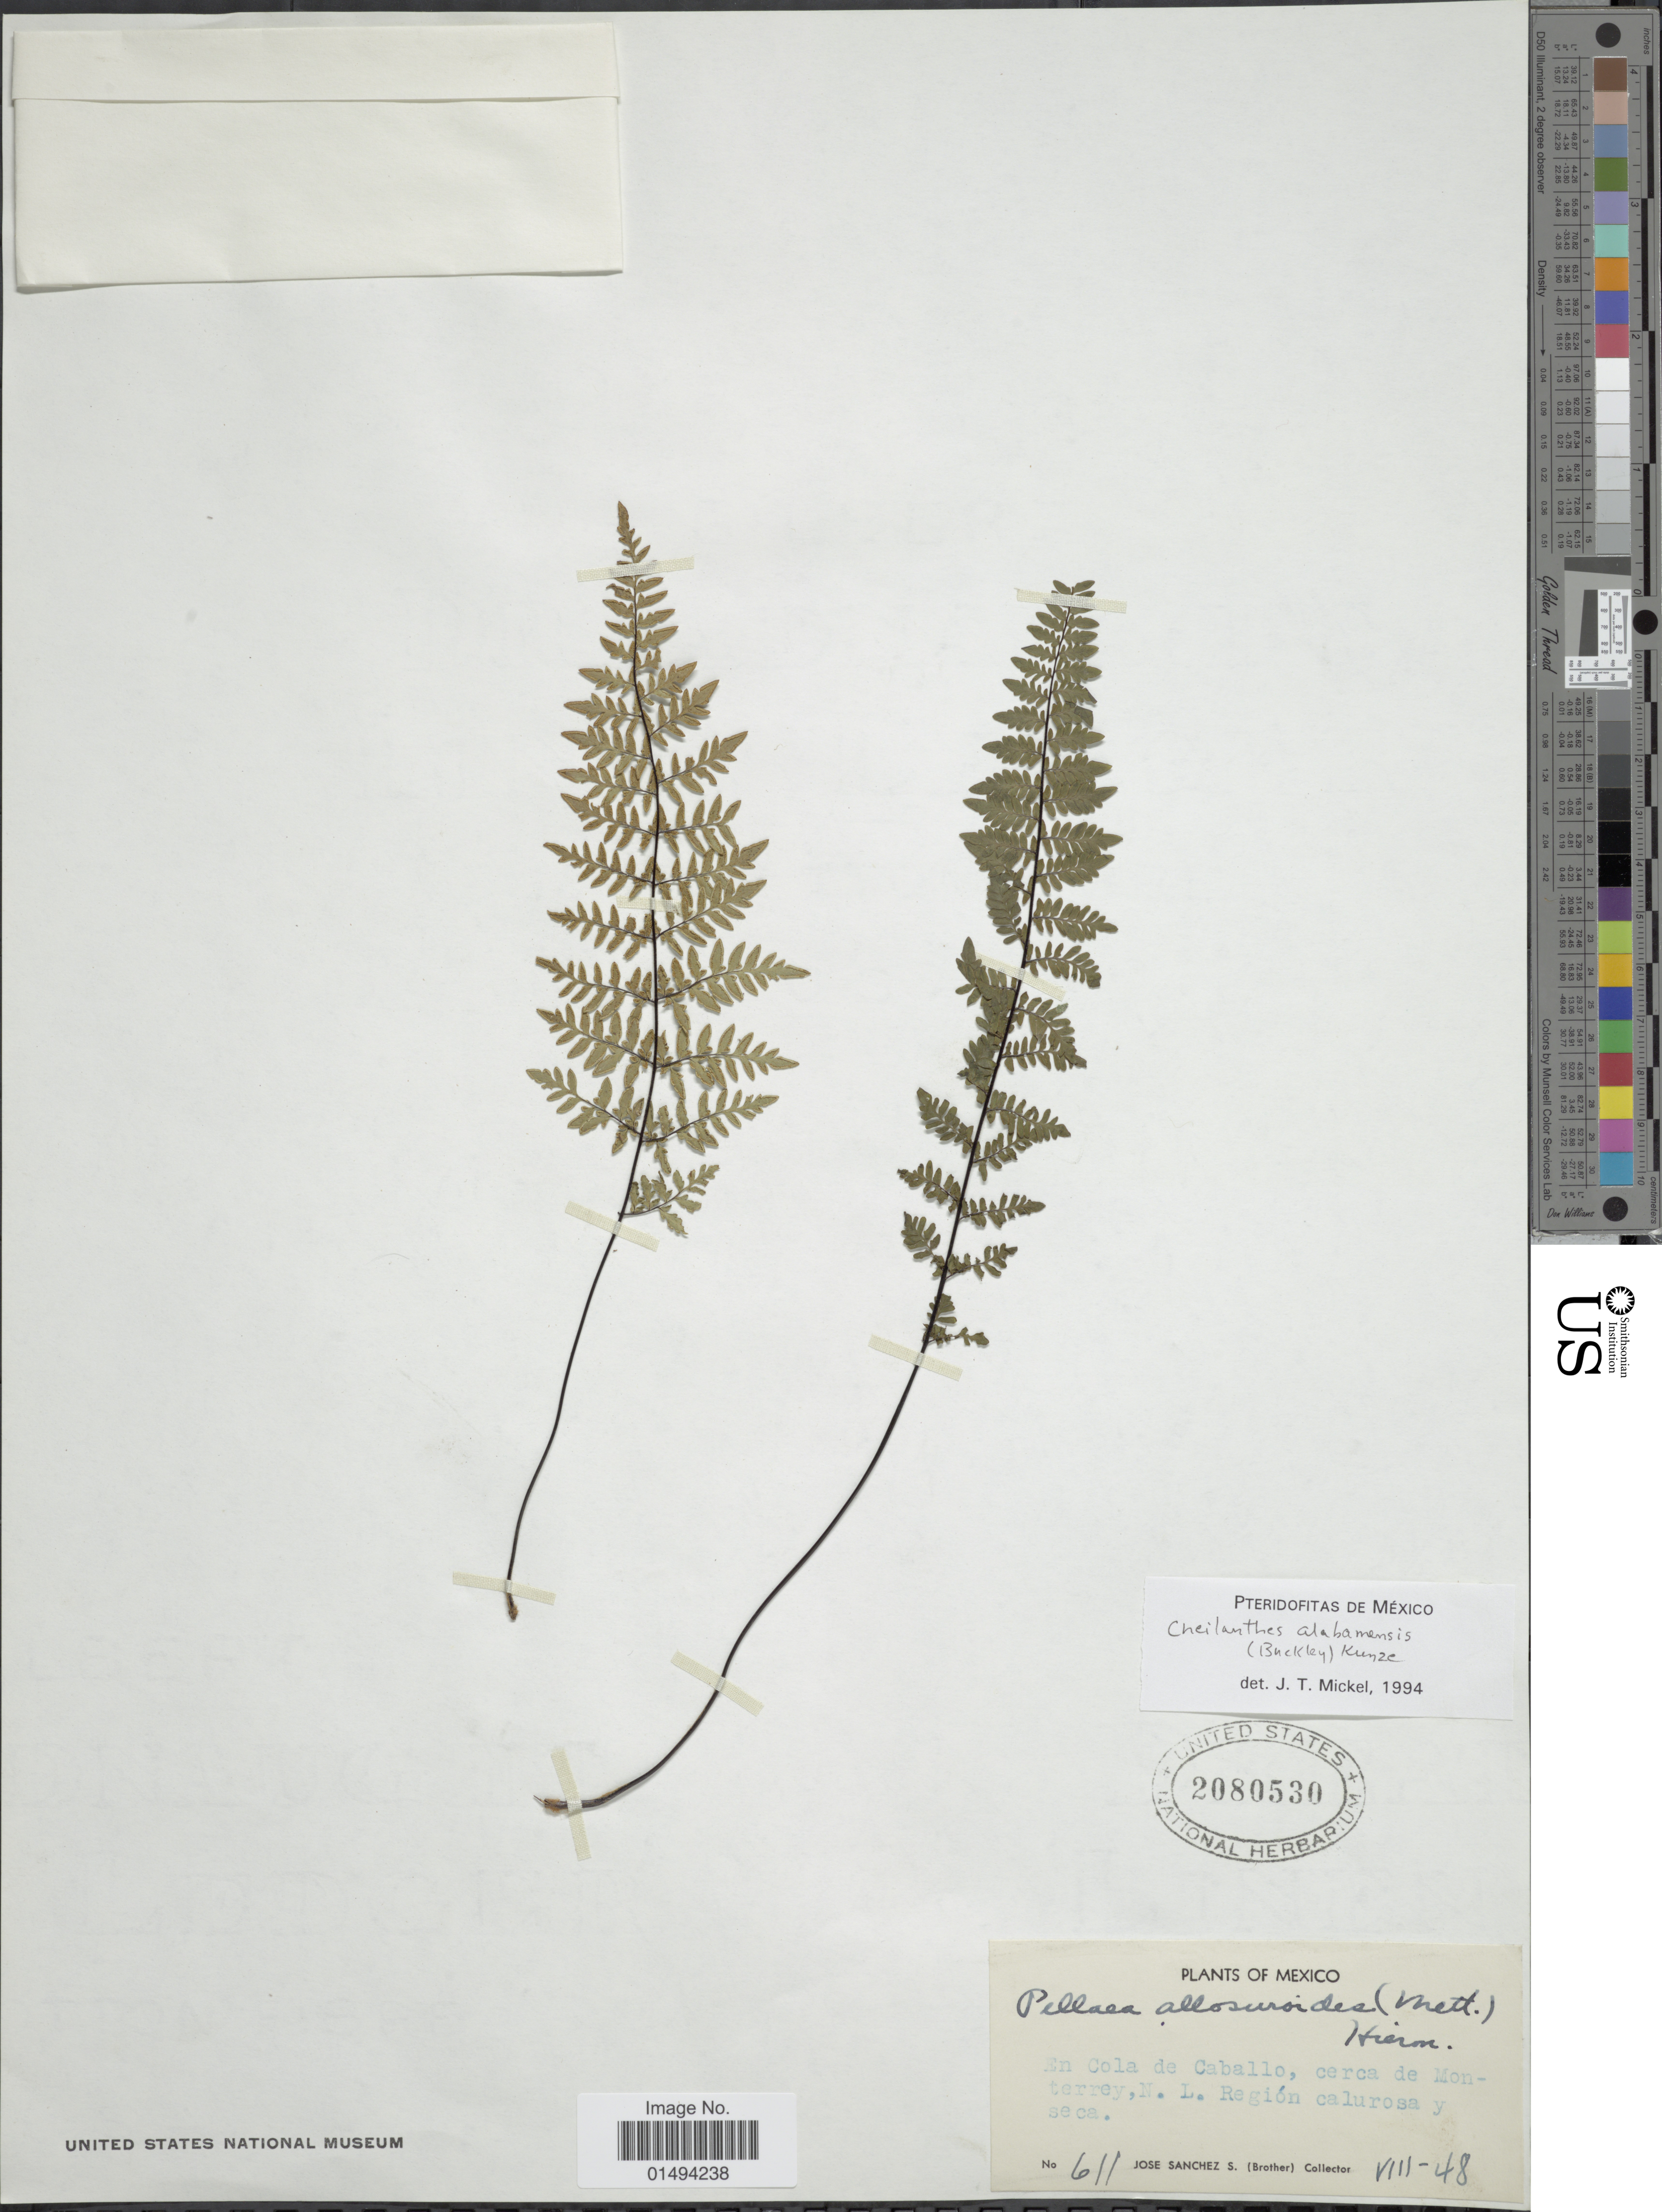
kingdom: Plantae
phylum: Tracheophyta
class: Polypodiopsida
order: Polypodiales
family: Pteridaceae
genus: Myriopteris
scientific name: Myriopteris alabamensis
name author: (Buckley) Grusz & Windham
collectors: J. Sanchez S.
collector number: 611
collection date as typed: Transcribed d/m/y: /8/48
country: Mexico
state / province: Nuevo León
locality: En Cola de Caballo, cerca de Monterrey, N.L. Region calurosa y seca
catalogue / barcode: US 2080530